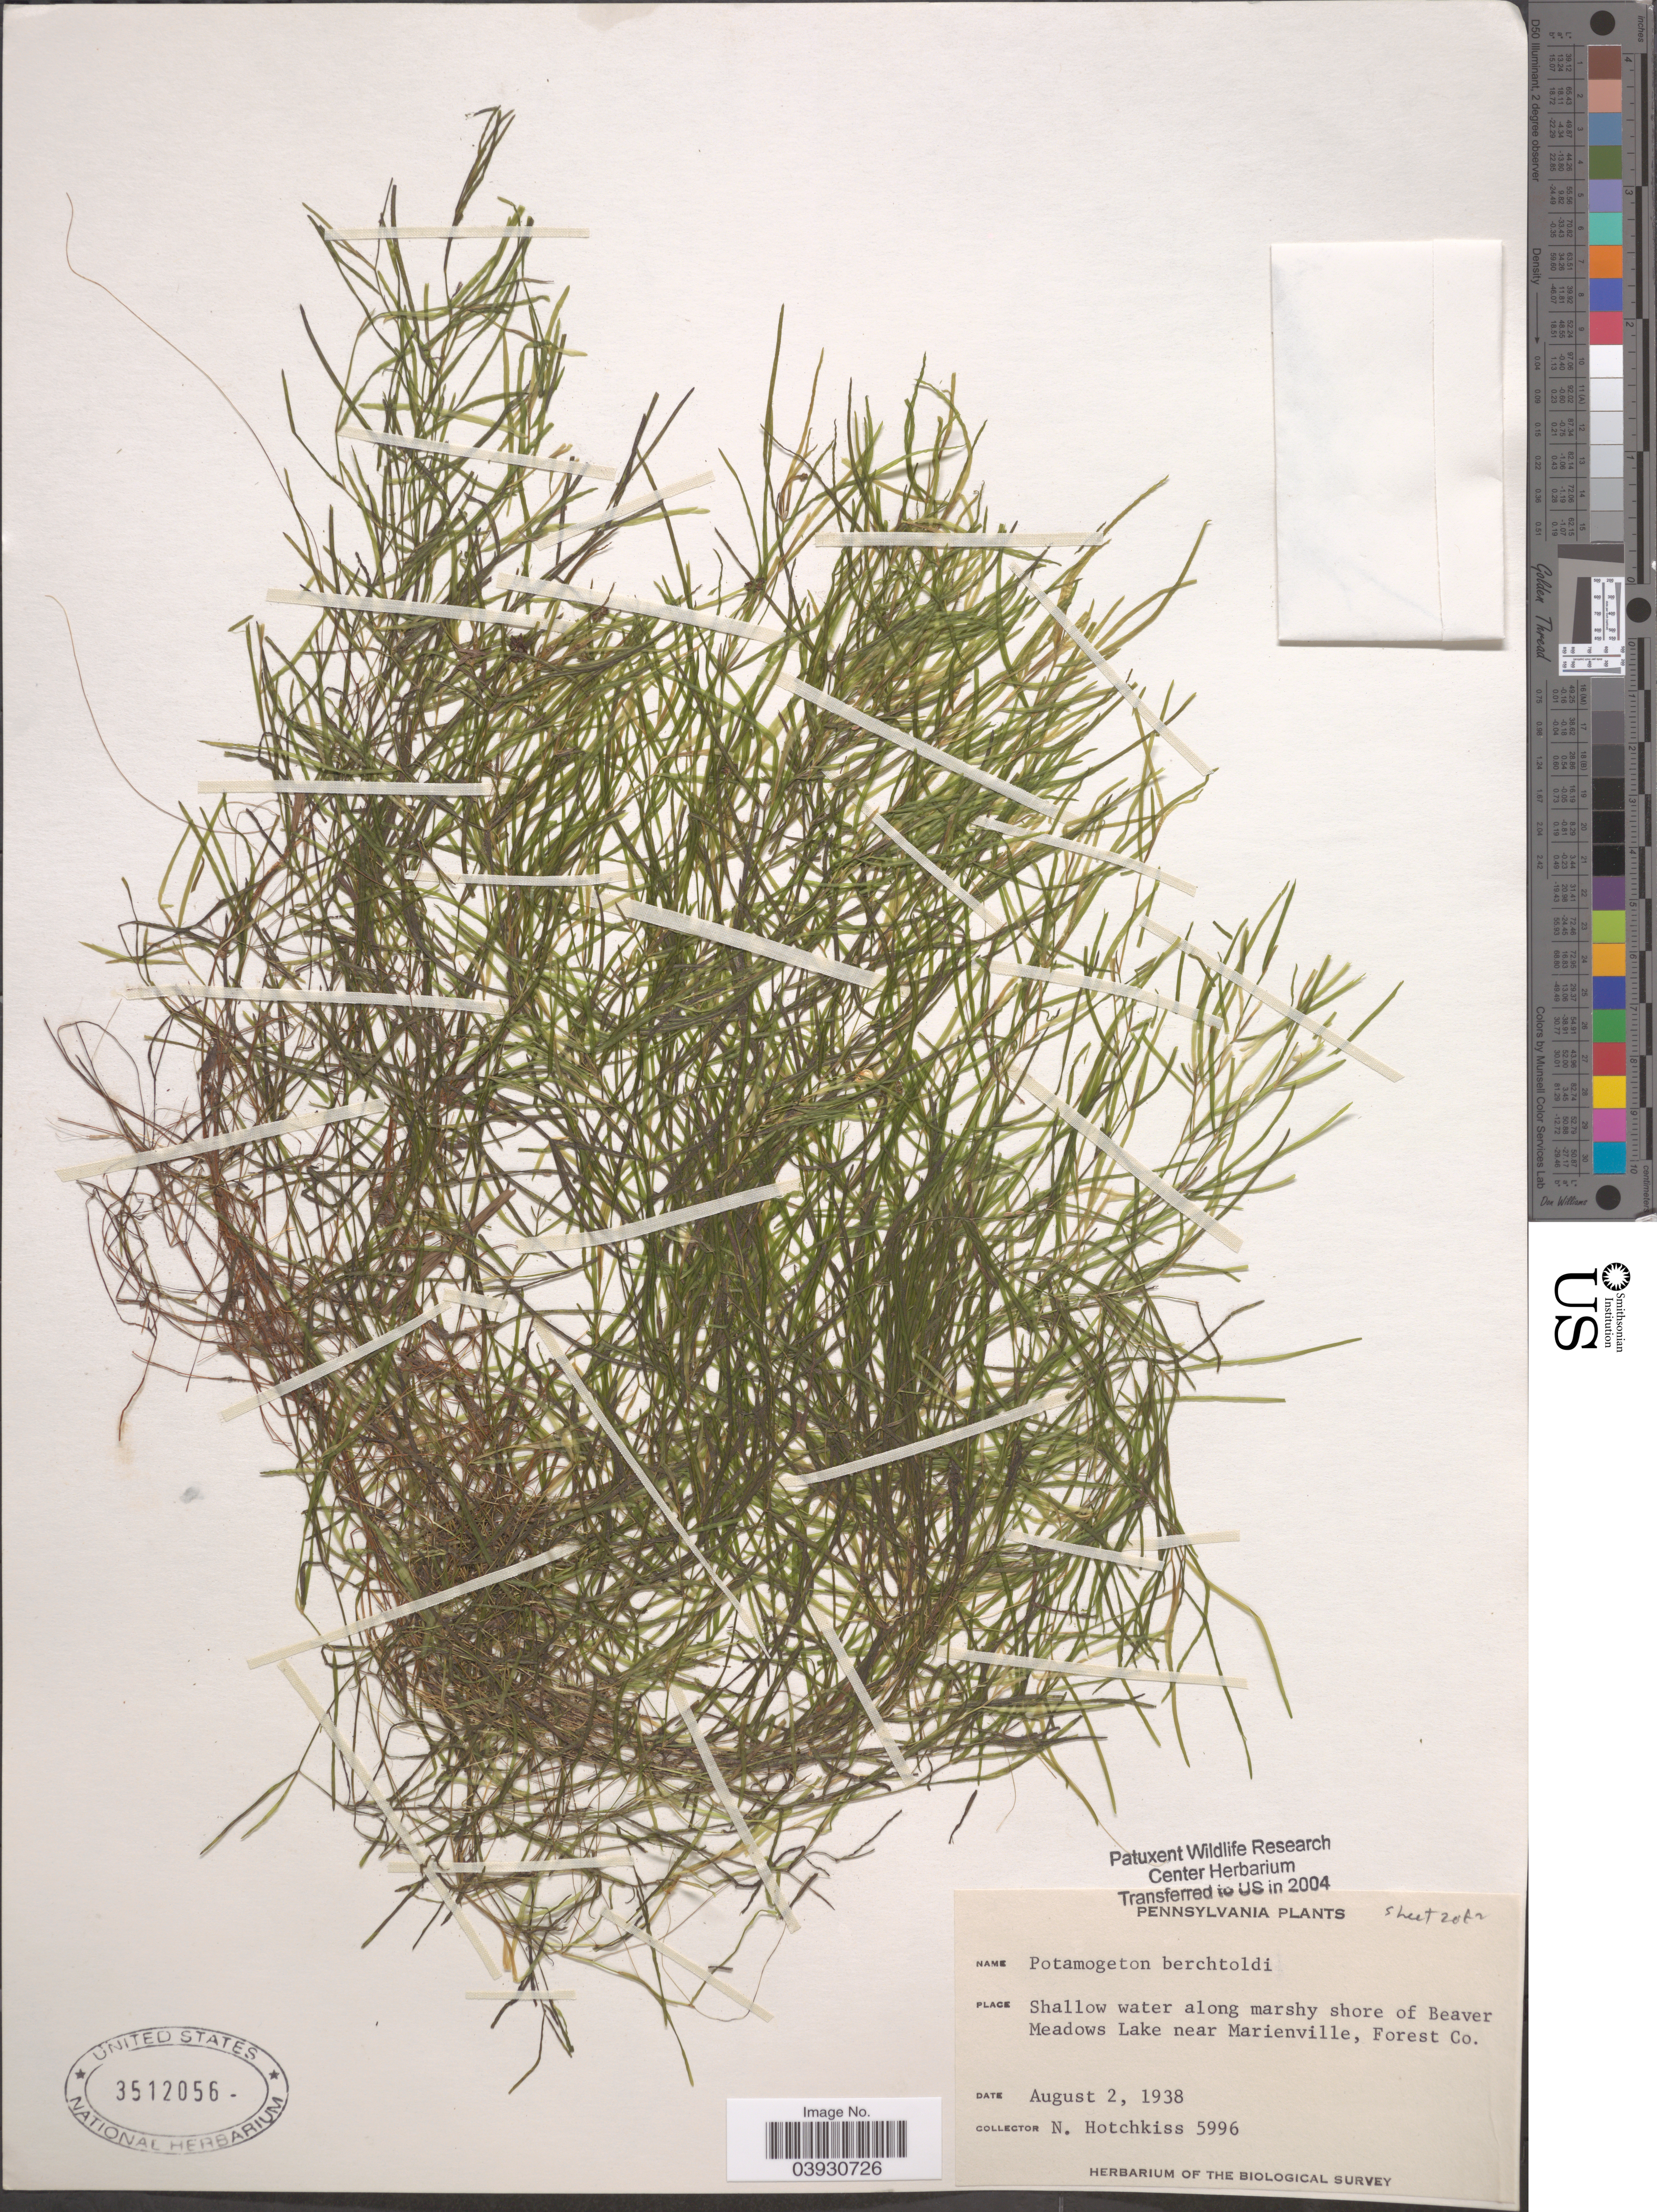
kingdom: Plantae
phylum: Tracheophyta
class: Liliopsida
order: Alismatales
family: Potamogetonaceae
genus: Potamogeton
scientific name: Potamogeton pusillus var. pusillus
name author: L.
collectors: N. Hotchkiss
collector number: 5996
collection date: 1938-08-02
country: United States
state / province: Pennsylvania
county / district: Forest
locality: Beaver Meadows Lake near Marienville, Forest Co.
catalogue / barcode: US 3512056